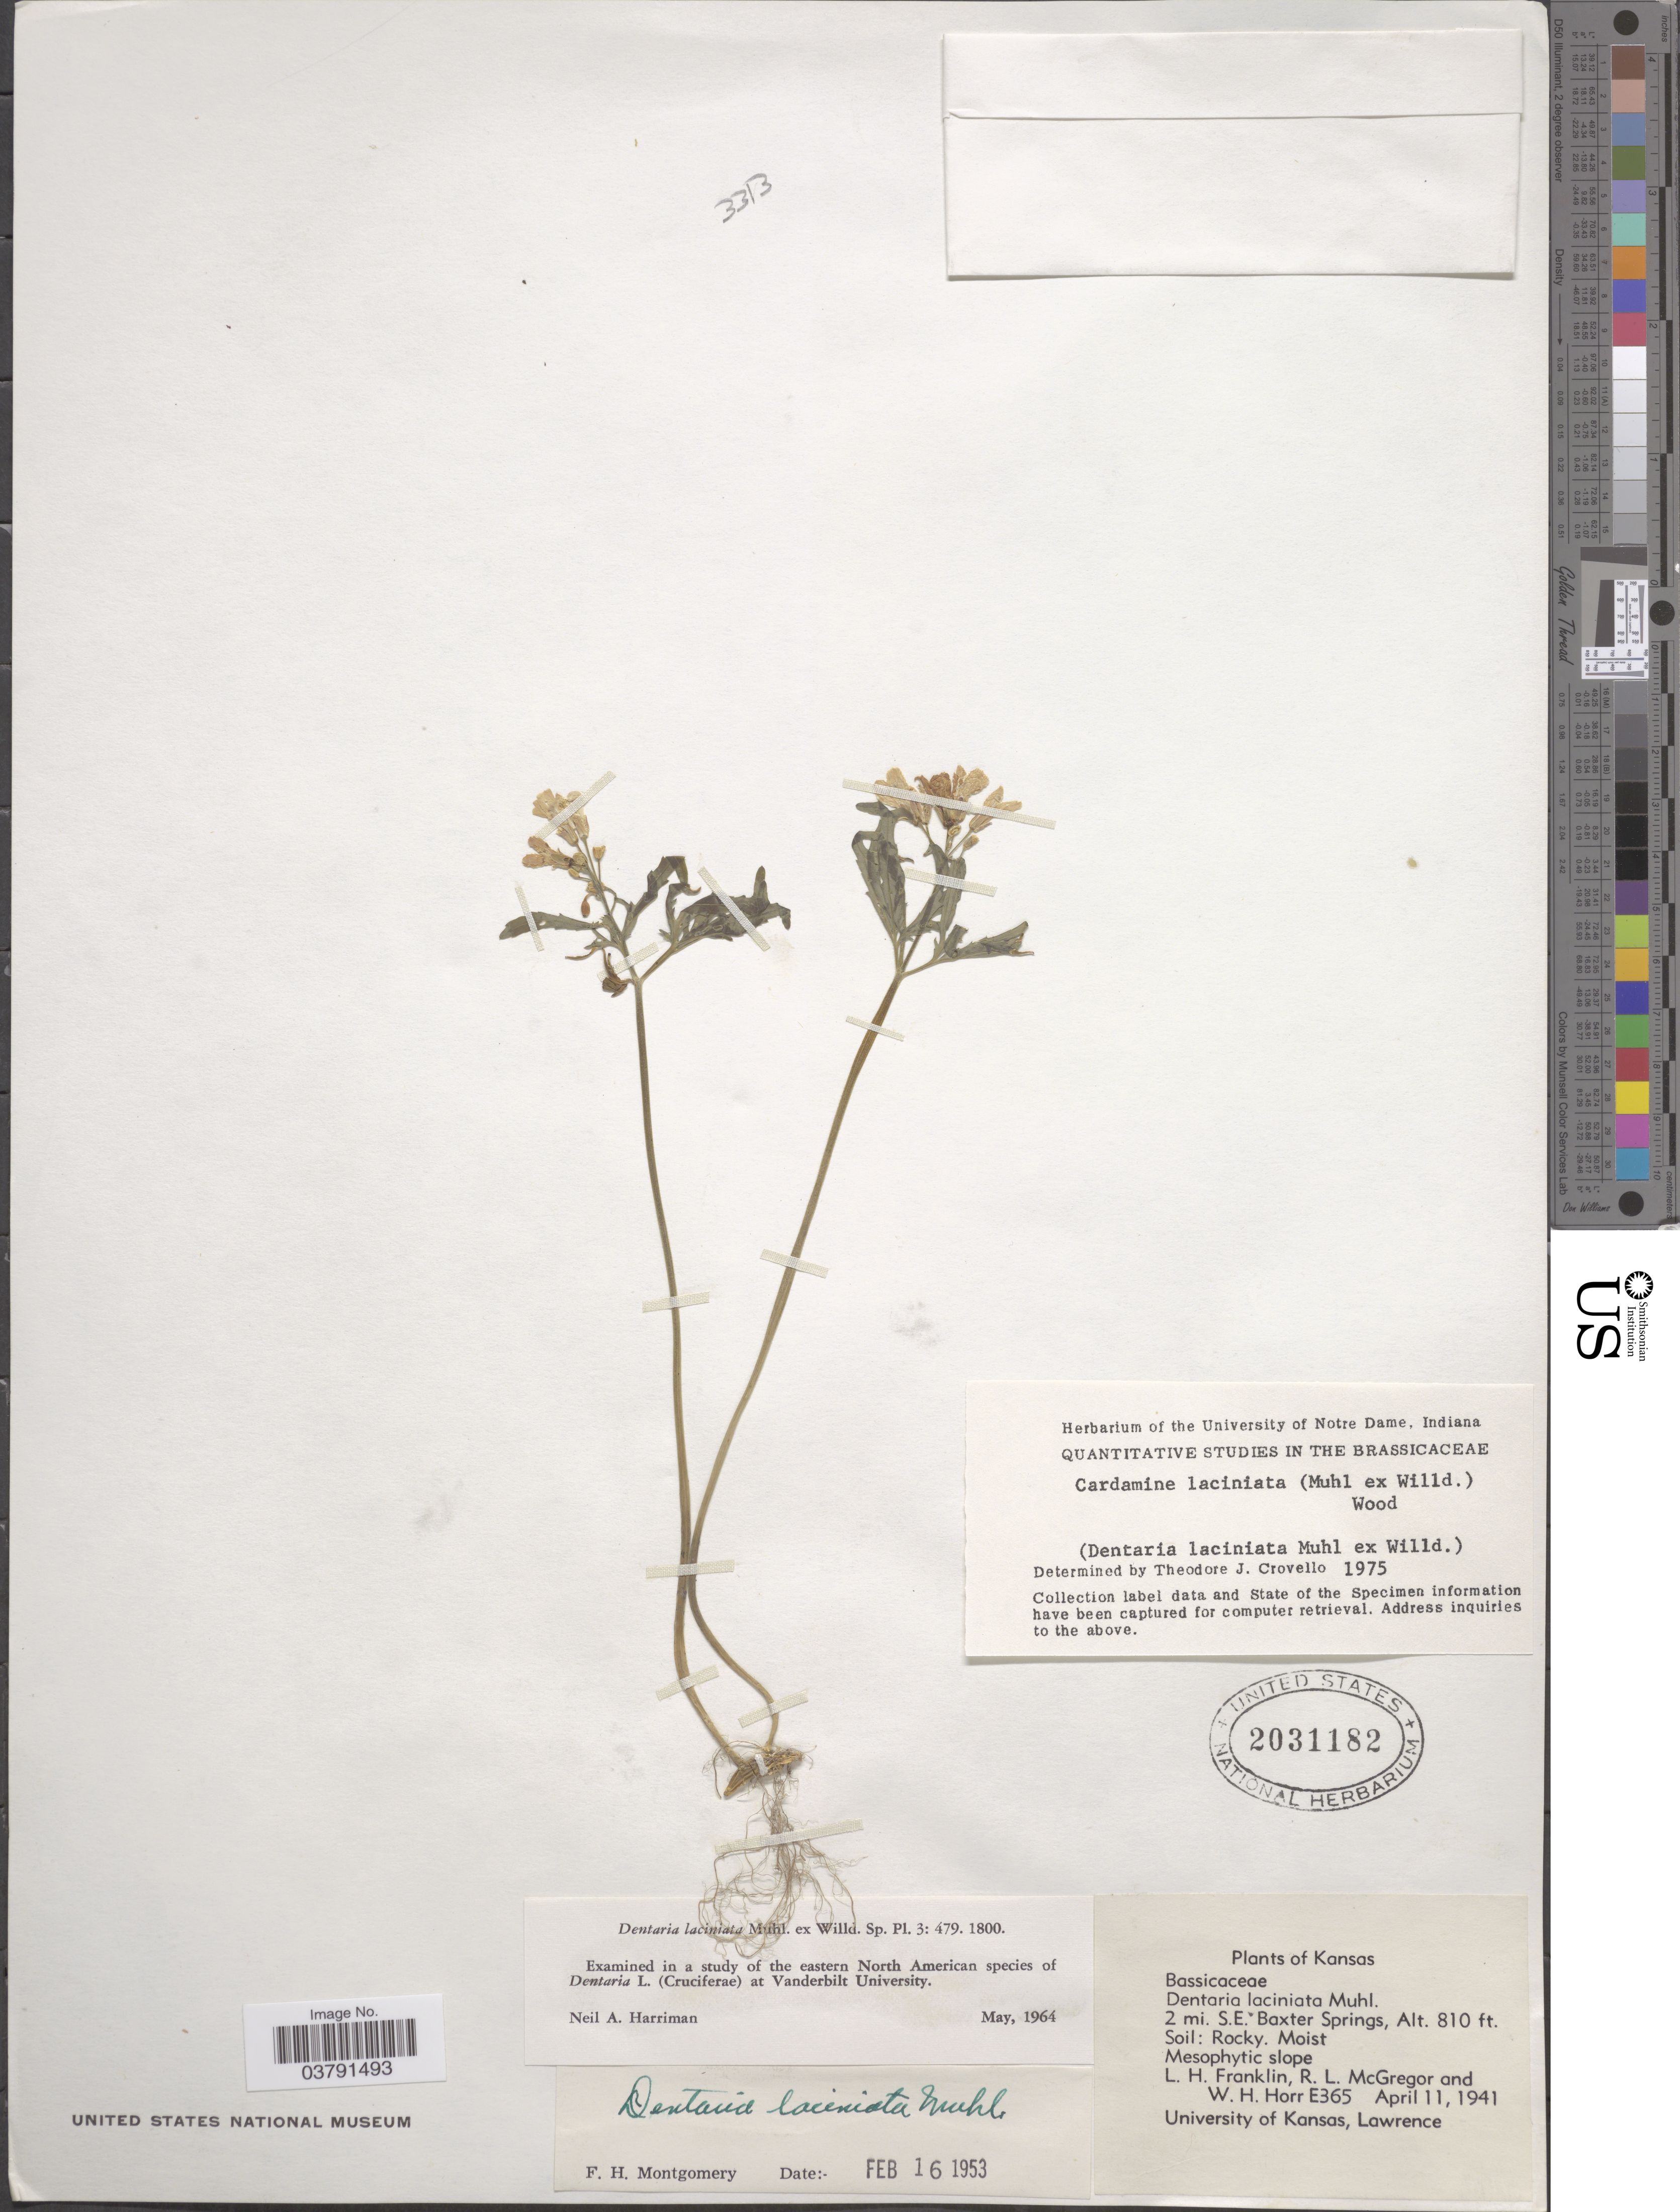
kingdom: Plantae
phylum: Tracheophyta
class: Magnoliopsida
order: Brassicales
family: Brassicaceae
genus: Dentaria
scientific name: Dentaria laciniata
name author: Muhl.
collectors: L. H. Franklin, R. McGregor & W. H. Horr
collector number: E365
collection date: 1941-04-11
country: United States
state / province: Kansas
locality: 2 mi. S.E. Baxter Springs.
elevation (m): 247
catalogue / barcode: US 2031182